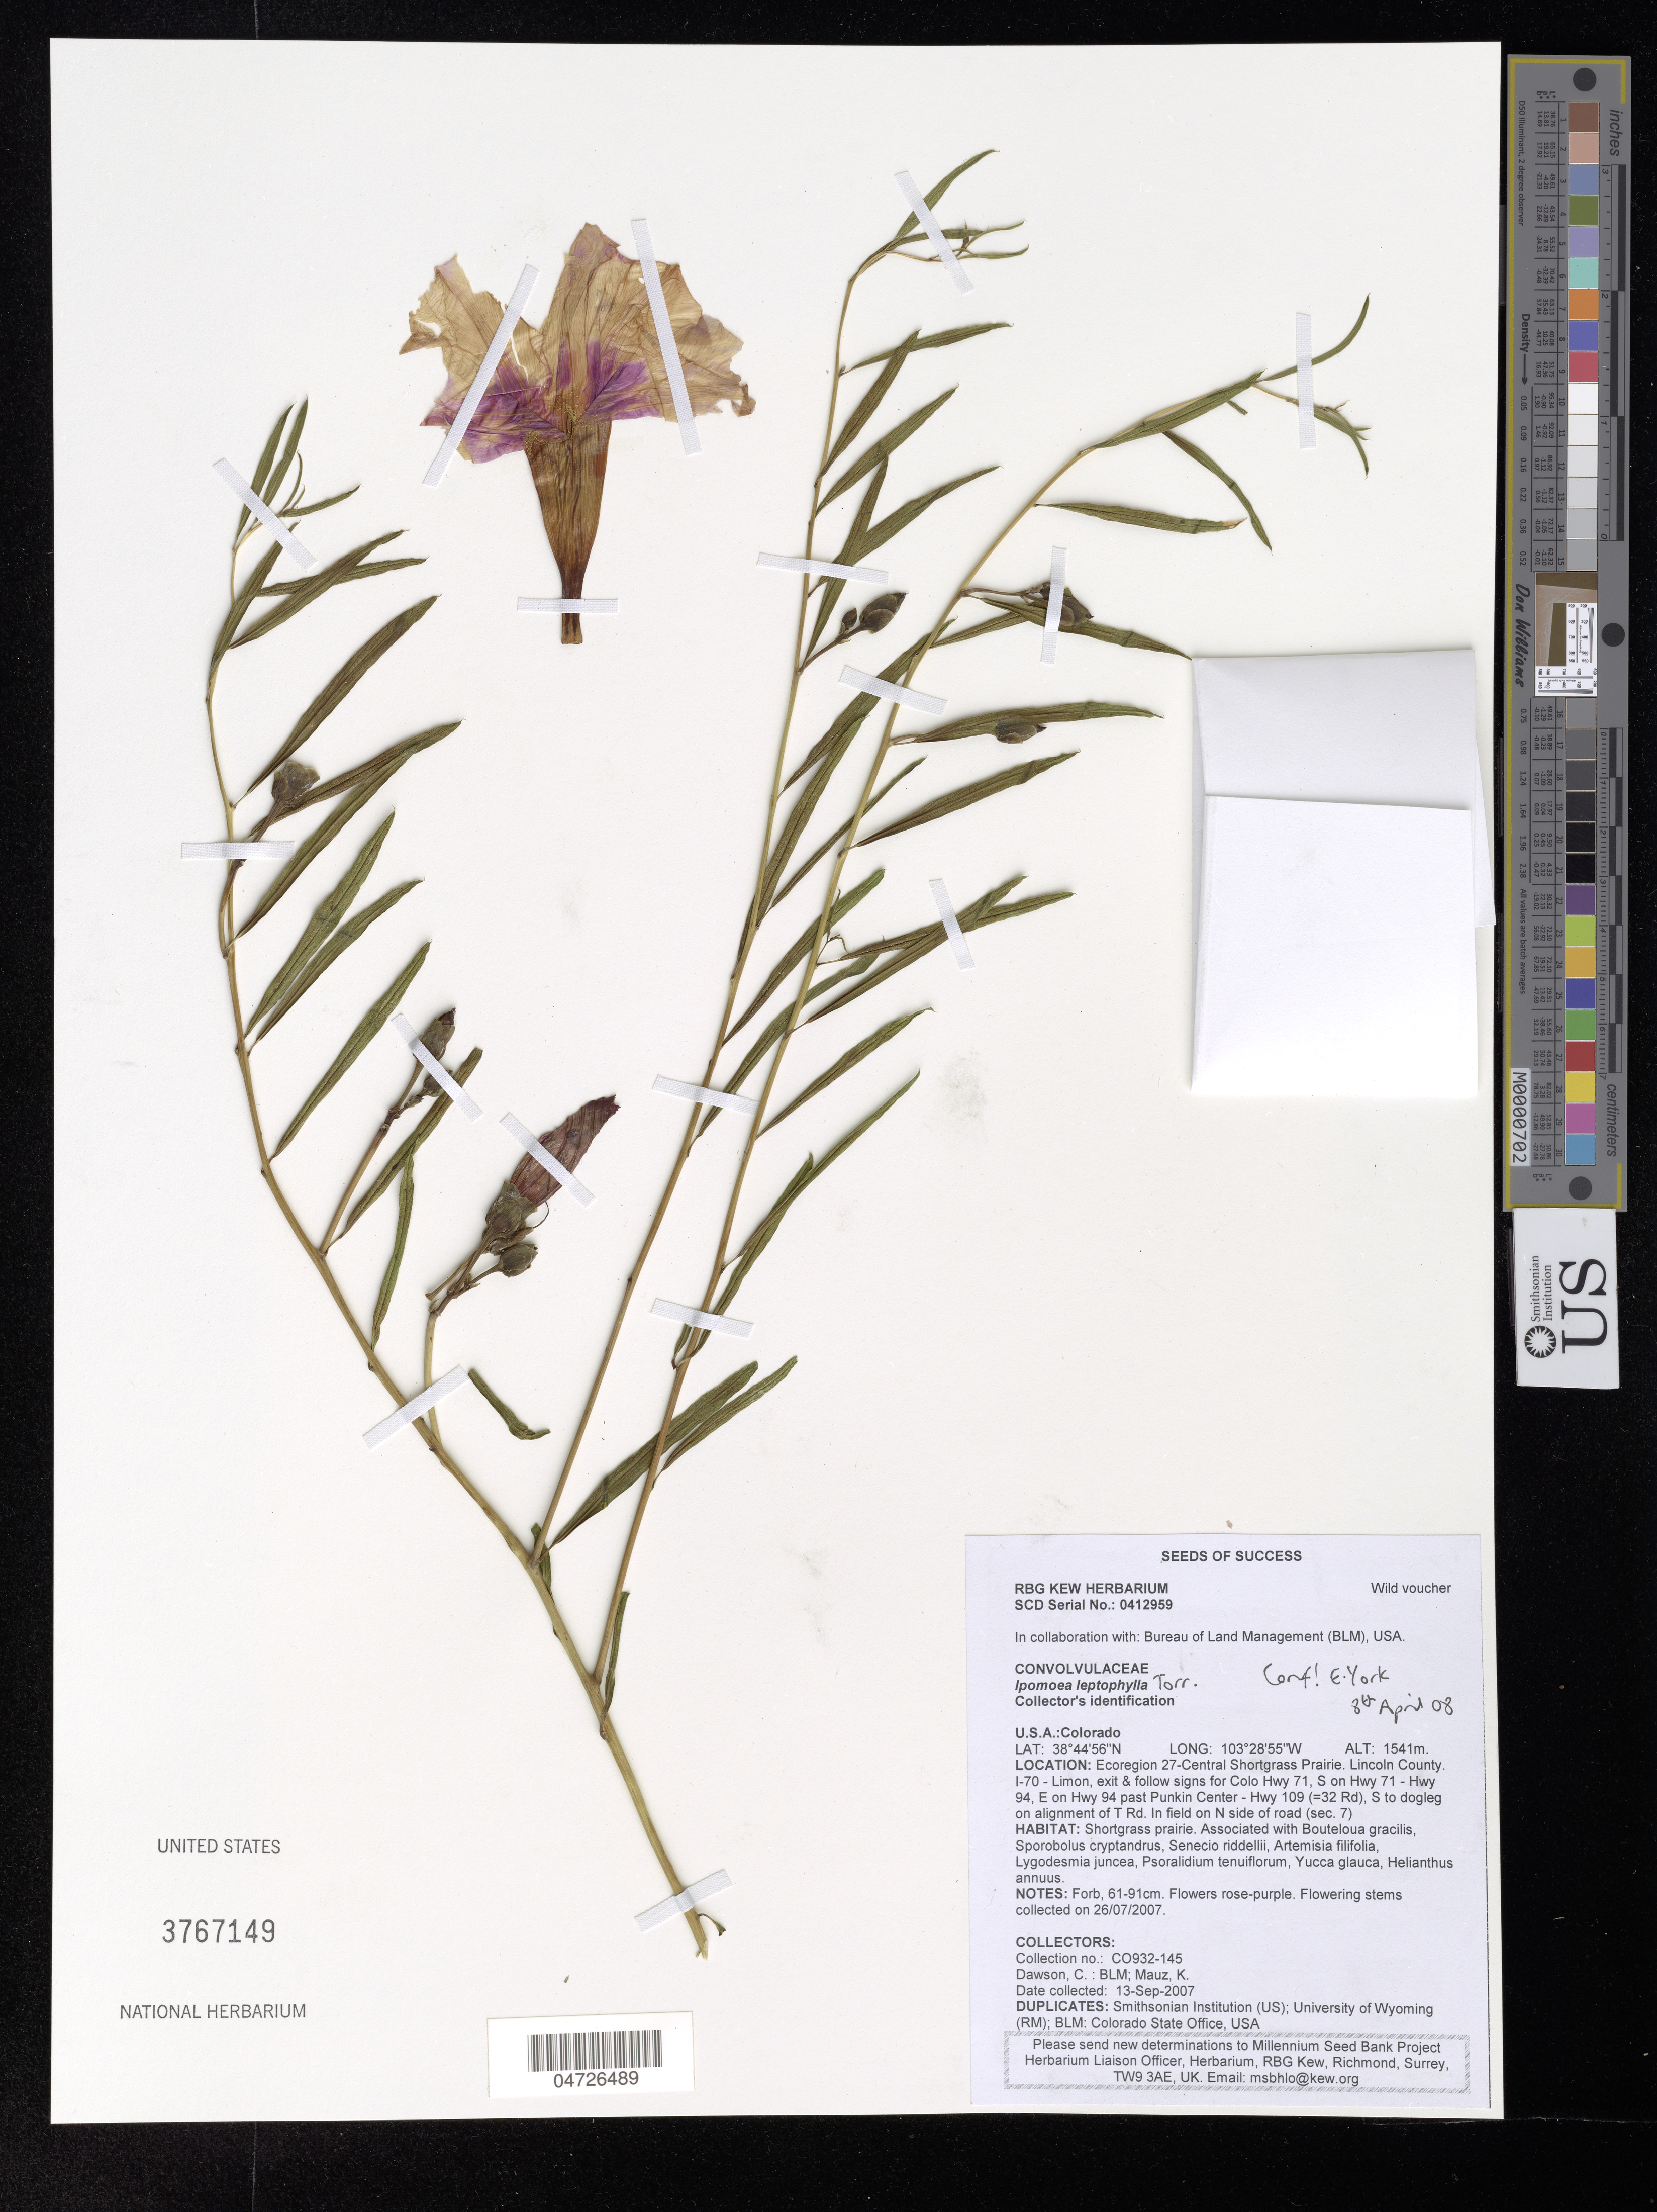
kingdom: Plantae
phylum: Tracheophyta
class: Magnoliopsida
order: Solanales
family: Convolvulaceae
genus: Ipomoea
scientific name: Ipomoea leptophylla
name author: Torr.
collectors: C. Dawson & K. Mauz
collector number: CO932-145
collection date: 2007-09-13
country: United States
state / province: Colorado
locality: Ecoregion 27-Central Shortgrass Prairie. Lincoln County. _-70 - Limon, exit & follow signs for Colo Hwy 71, S on Hwy 71 - Hwy 94, E on Hwy 94 past Punkin Center - Hwy 109 (=32 Rd), S to dogleg on alignment of T Rd. In field on N side of road (sec. 7)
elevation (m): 1541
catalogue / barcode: US 3767149